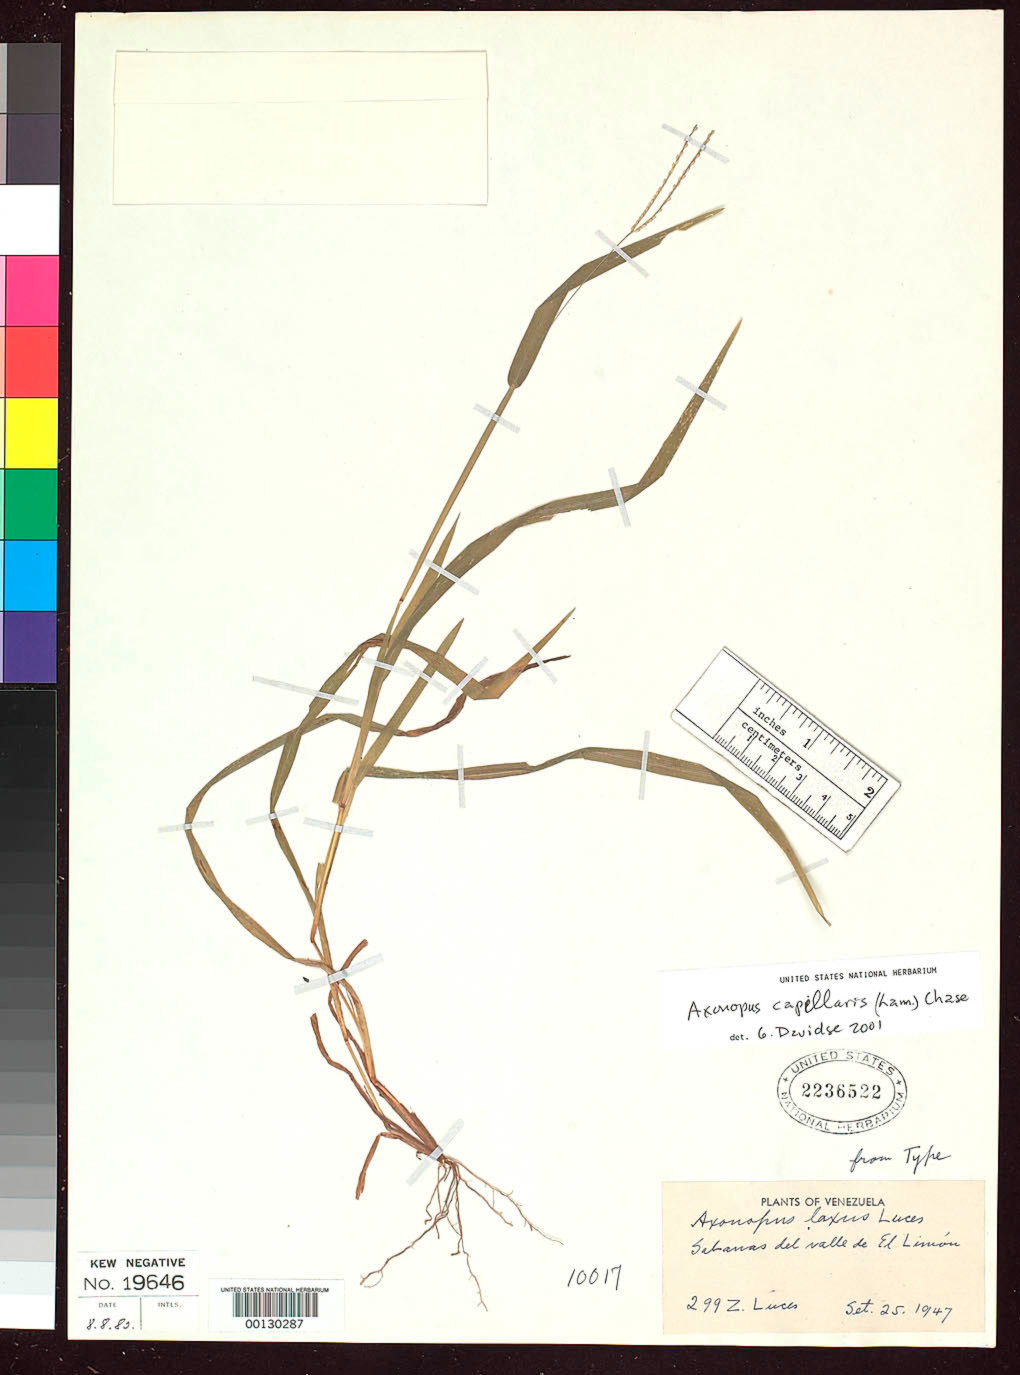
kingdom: Plantae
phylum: Tracheophyta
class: Liliopsida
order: Poales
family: Poaceae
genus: Axonopus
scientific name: Axonopus laxus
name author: Luces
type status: Isotype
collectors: Z. Luces de Febres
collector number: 299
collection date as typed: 25 Sep 1947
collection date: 1947-09-25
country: Venezuela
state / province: Aragua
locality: Maracay, El Limon Valley.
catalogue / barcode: US 2236522